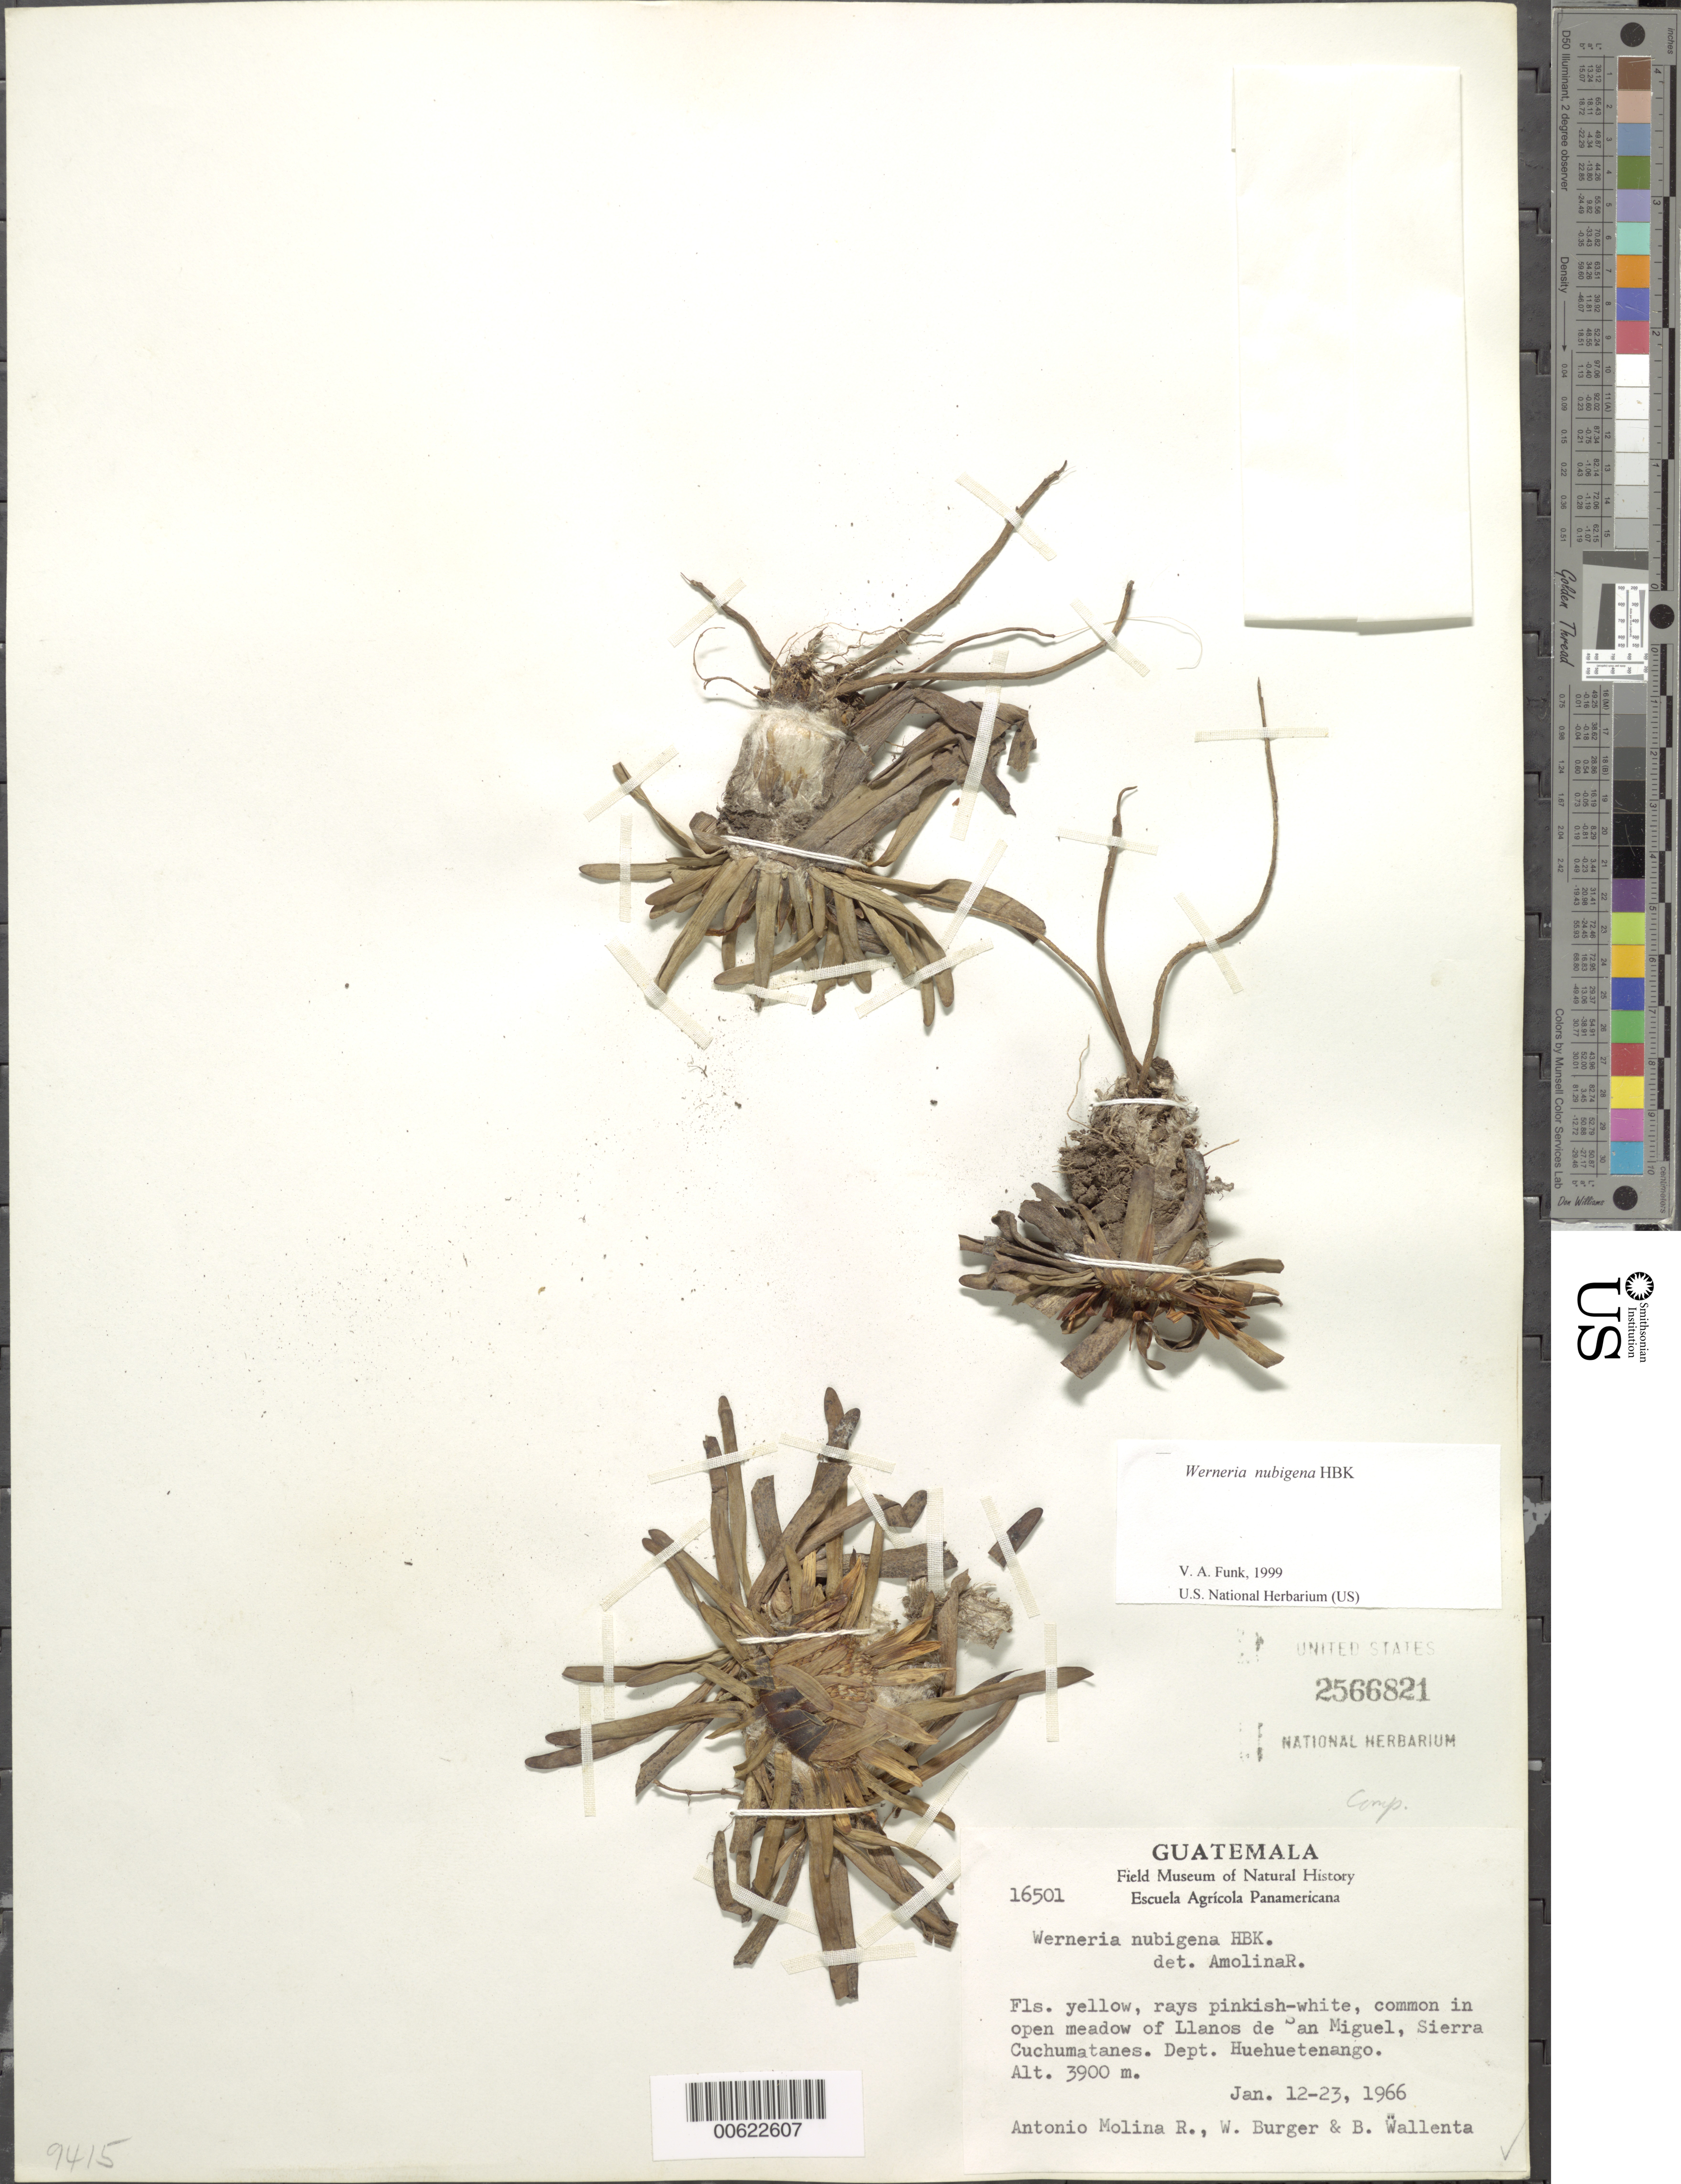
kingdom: Plantae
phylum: Tracheophyta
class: Magnoliopsida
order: Asterales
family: Asteraceae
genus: Werneria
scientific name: Werneria nubigena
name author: Kunth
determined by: Funk, Vicki A., (BOT), Smithsonian Institution - National Museum of Natural History (UNITED STATES)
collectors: A. Molina R., W. Burger & B. Wallenta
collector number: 16501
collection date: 1966-01-12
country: Guatemala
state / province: Huehuetenango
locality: Sierra Cuchumatanes, Llanos de San Miguel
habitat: Open meadow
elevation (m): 3900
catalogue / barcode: US 2566821